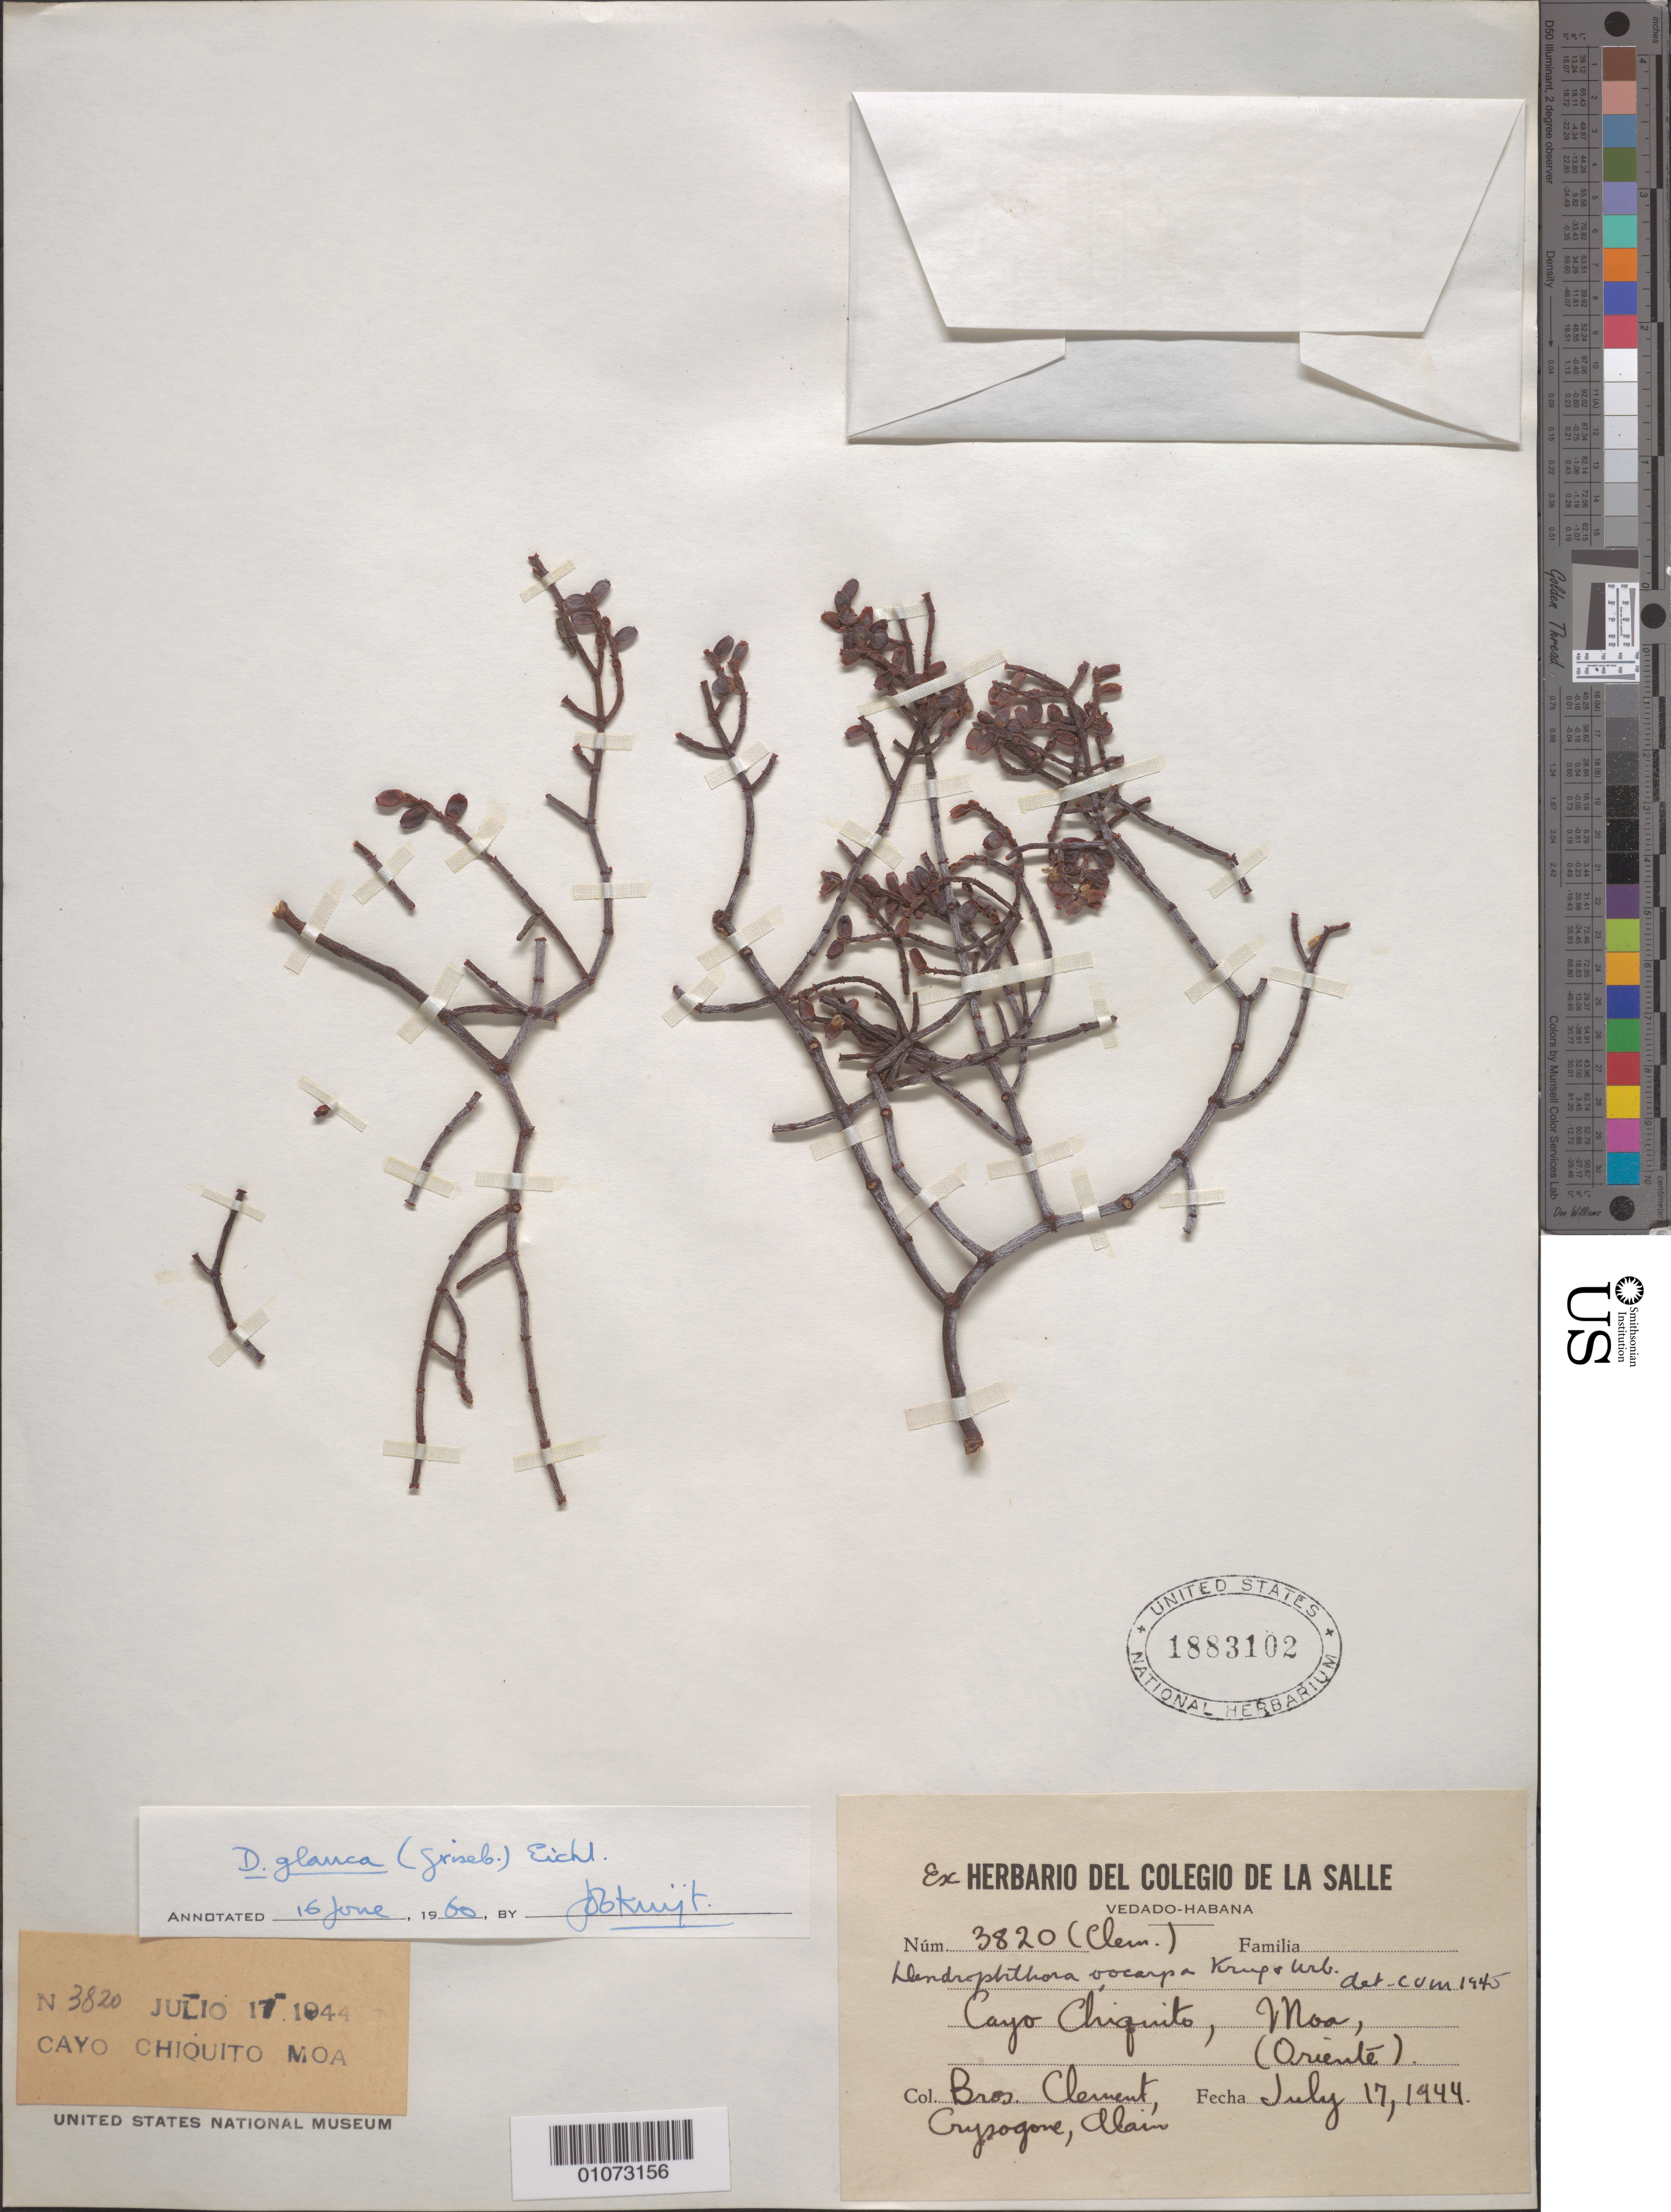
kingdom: Plantae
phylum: Tracheophyta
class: Magnoliopsida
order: Santalales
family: Viscaceae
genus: Dendrophthora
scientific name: Dendrophthora glauca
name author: (C. Wright ex Griseb.) Eichler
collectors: B. Clement & B. Chrysogone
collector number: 3920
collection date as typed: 17 Jul 1994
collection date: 1994-07-17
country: Cuba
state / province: Holguín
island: Cuba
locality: Cayo Chiquito, Moa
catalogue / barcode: US 1883102